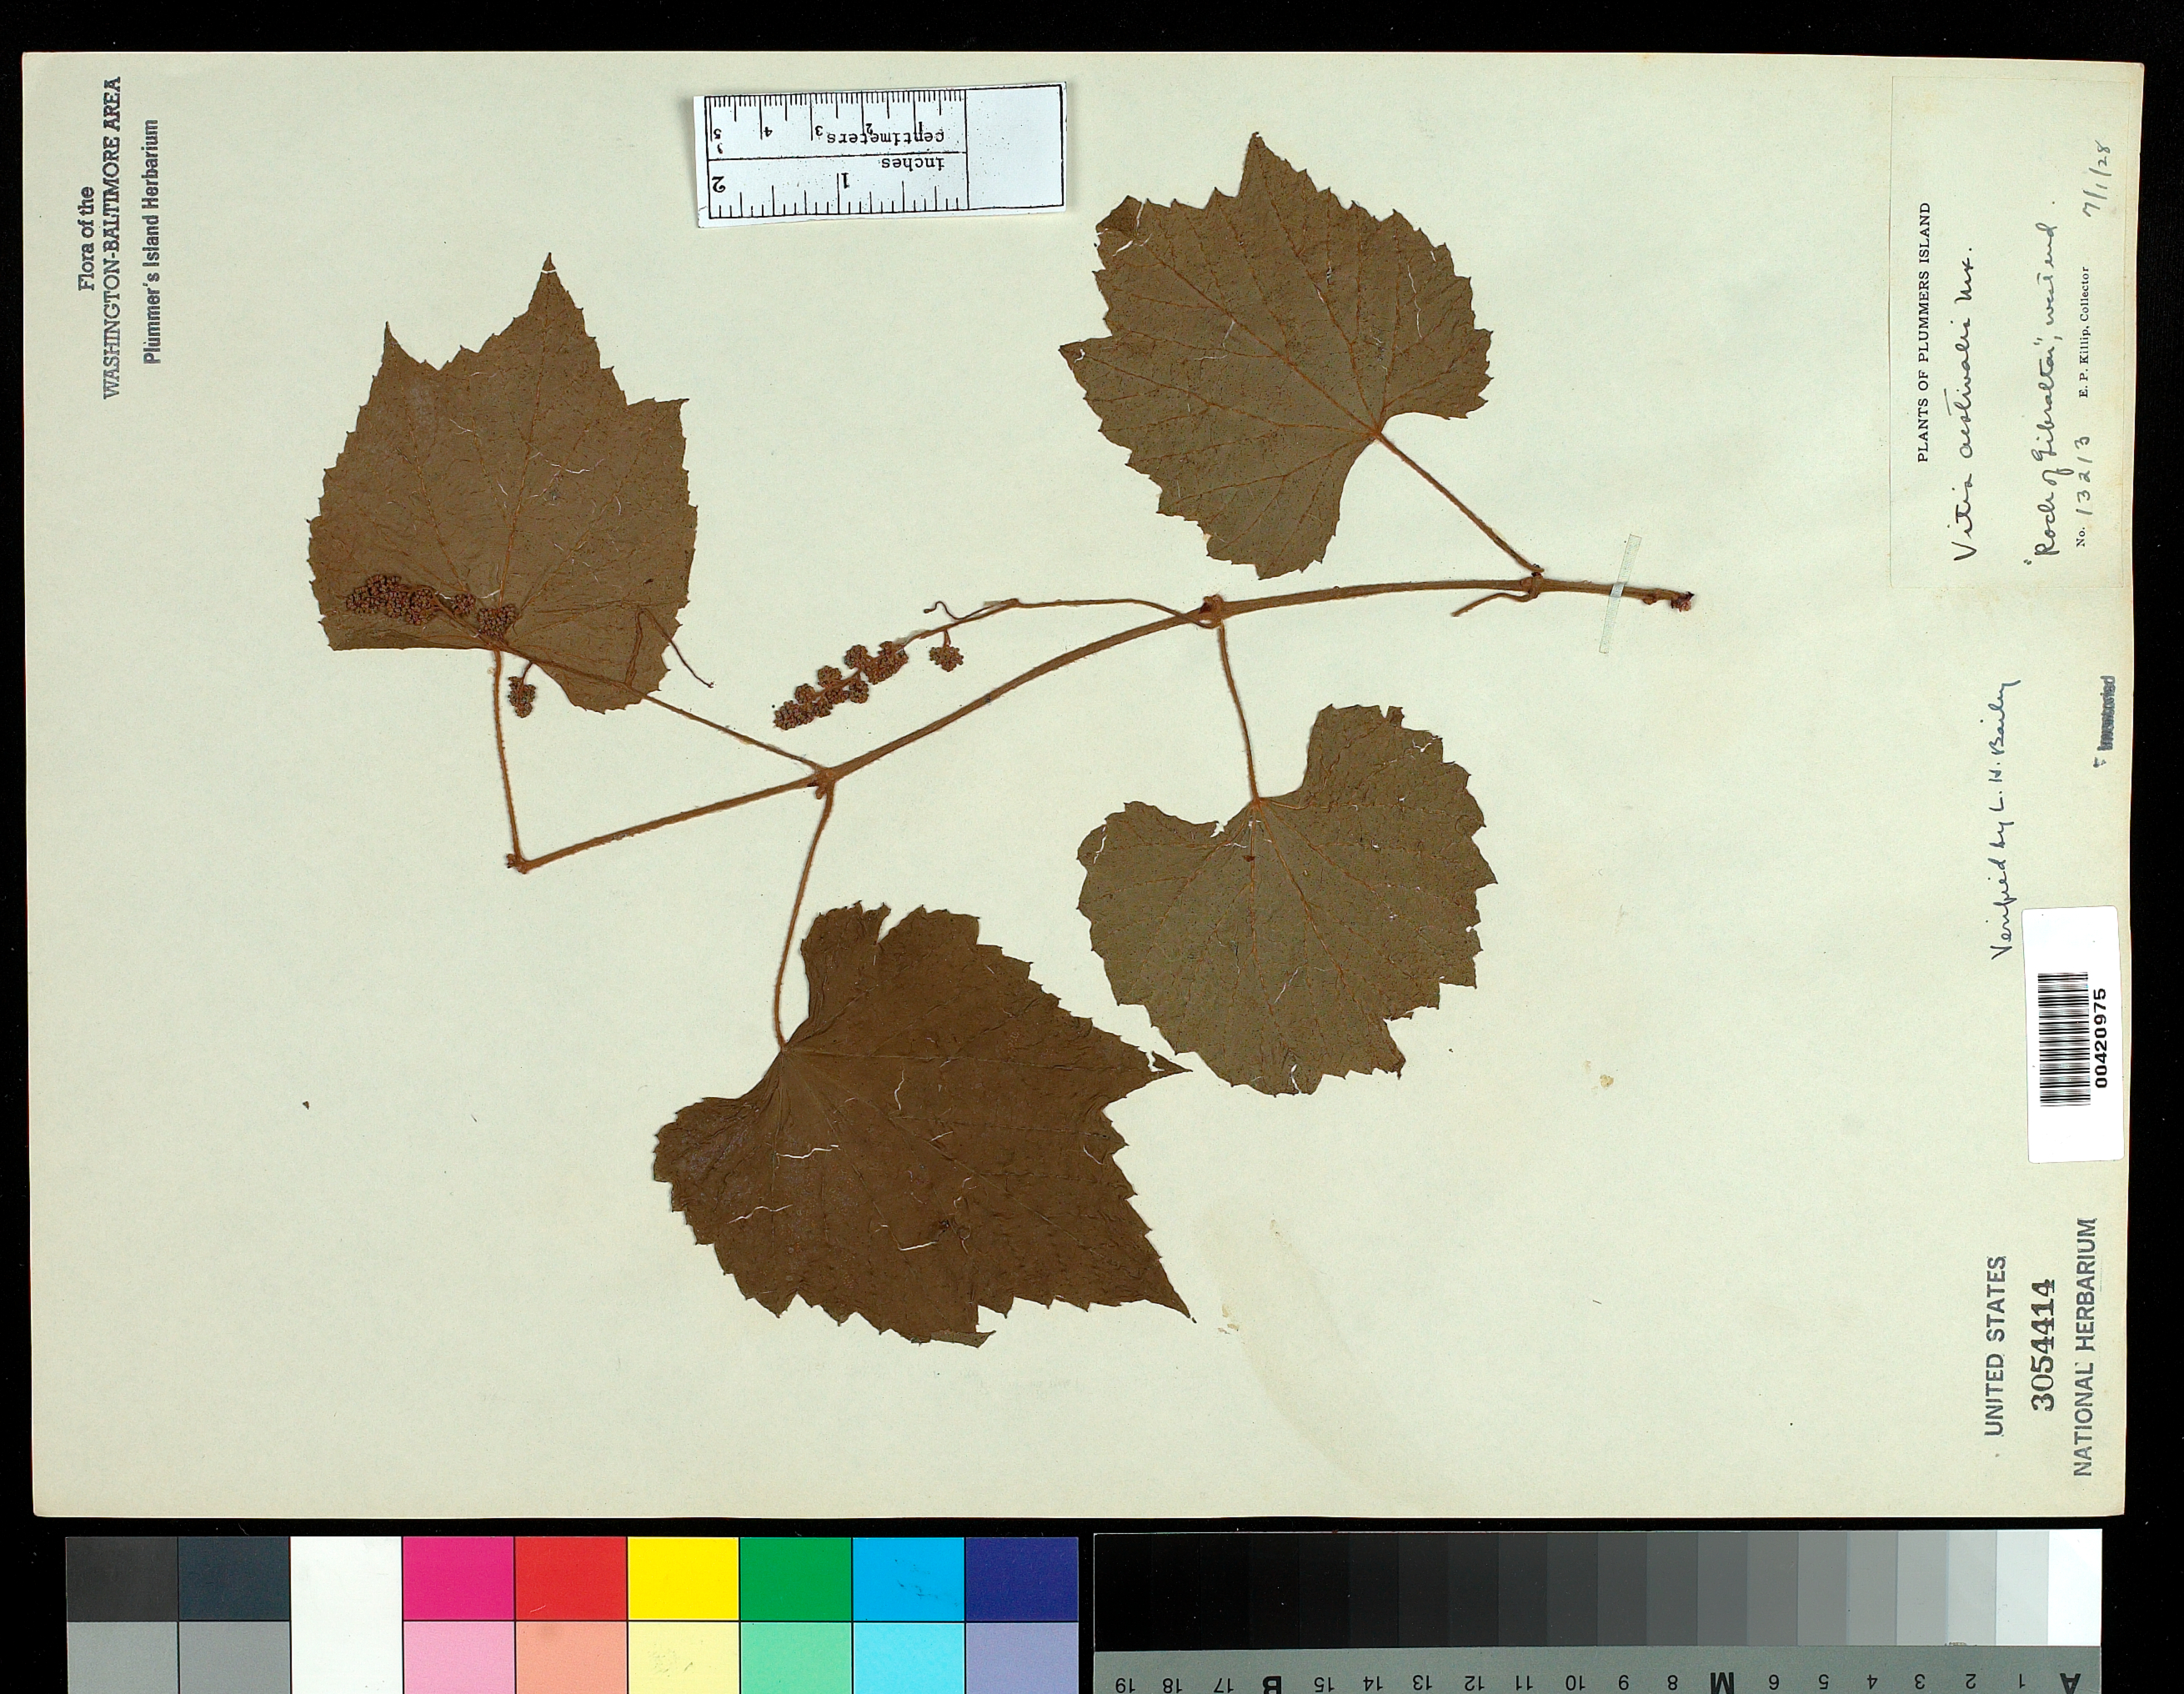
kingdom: Plantae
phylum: Tracheophyta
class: Magnoliopsida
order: Vitales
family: Vitaceae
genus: Vitis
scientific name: Vitis aestivalis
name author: Michx.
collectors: E. P. Killip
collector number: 13213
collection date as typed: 01 Jul 1928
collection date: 1928-07-01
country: United States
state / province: Maryland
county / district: Montgomery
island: Plummers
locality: Plummer's Island; Rock of Gibraltar, west end C. & O. Canal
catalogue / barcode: US 3054414